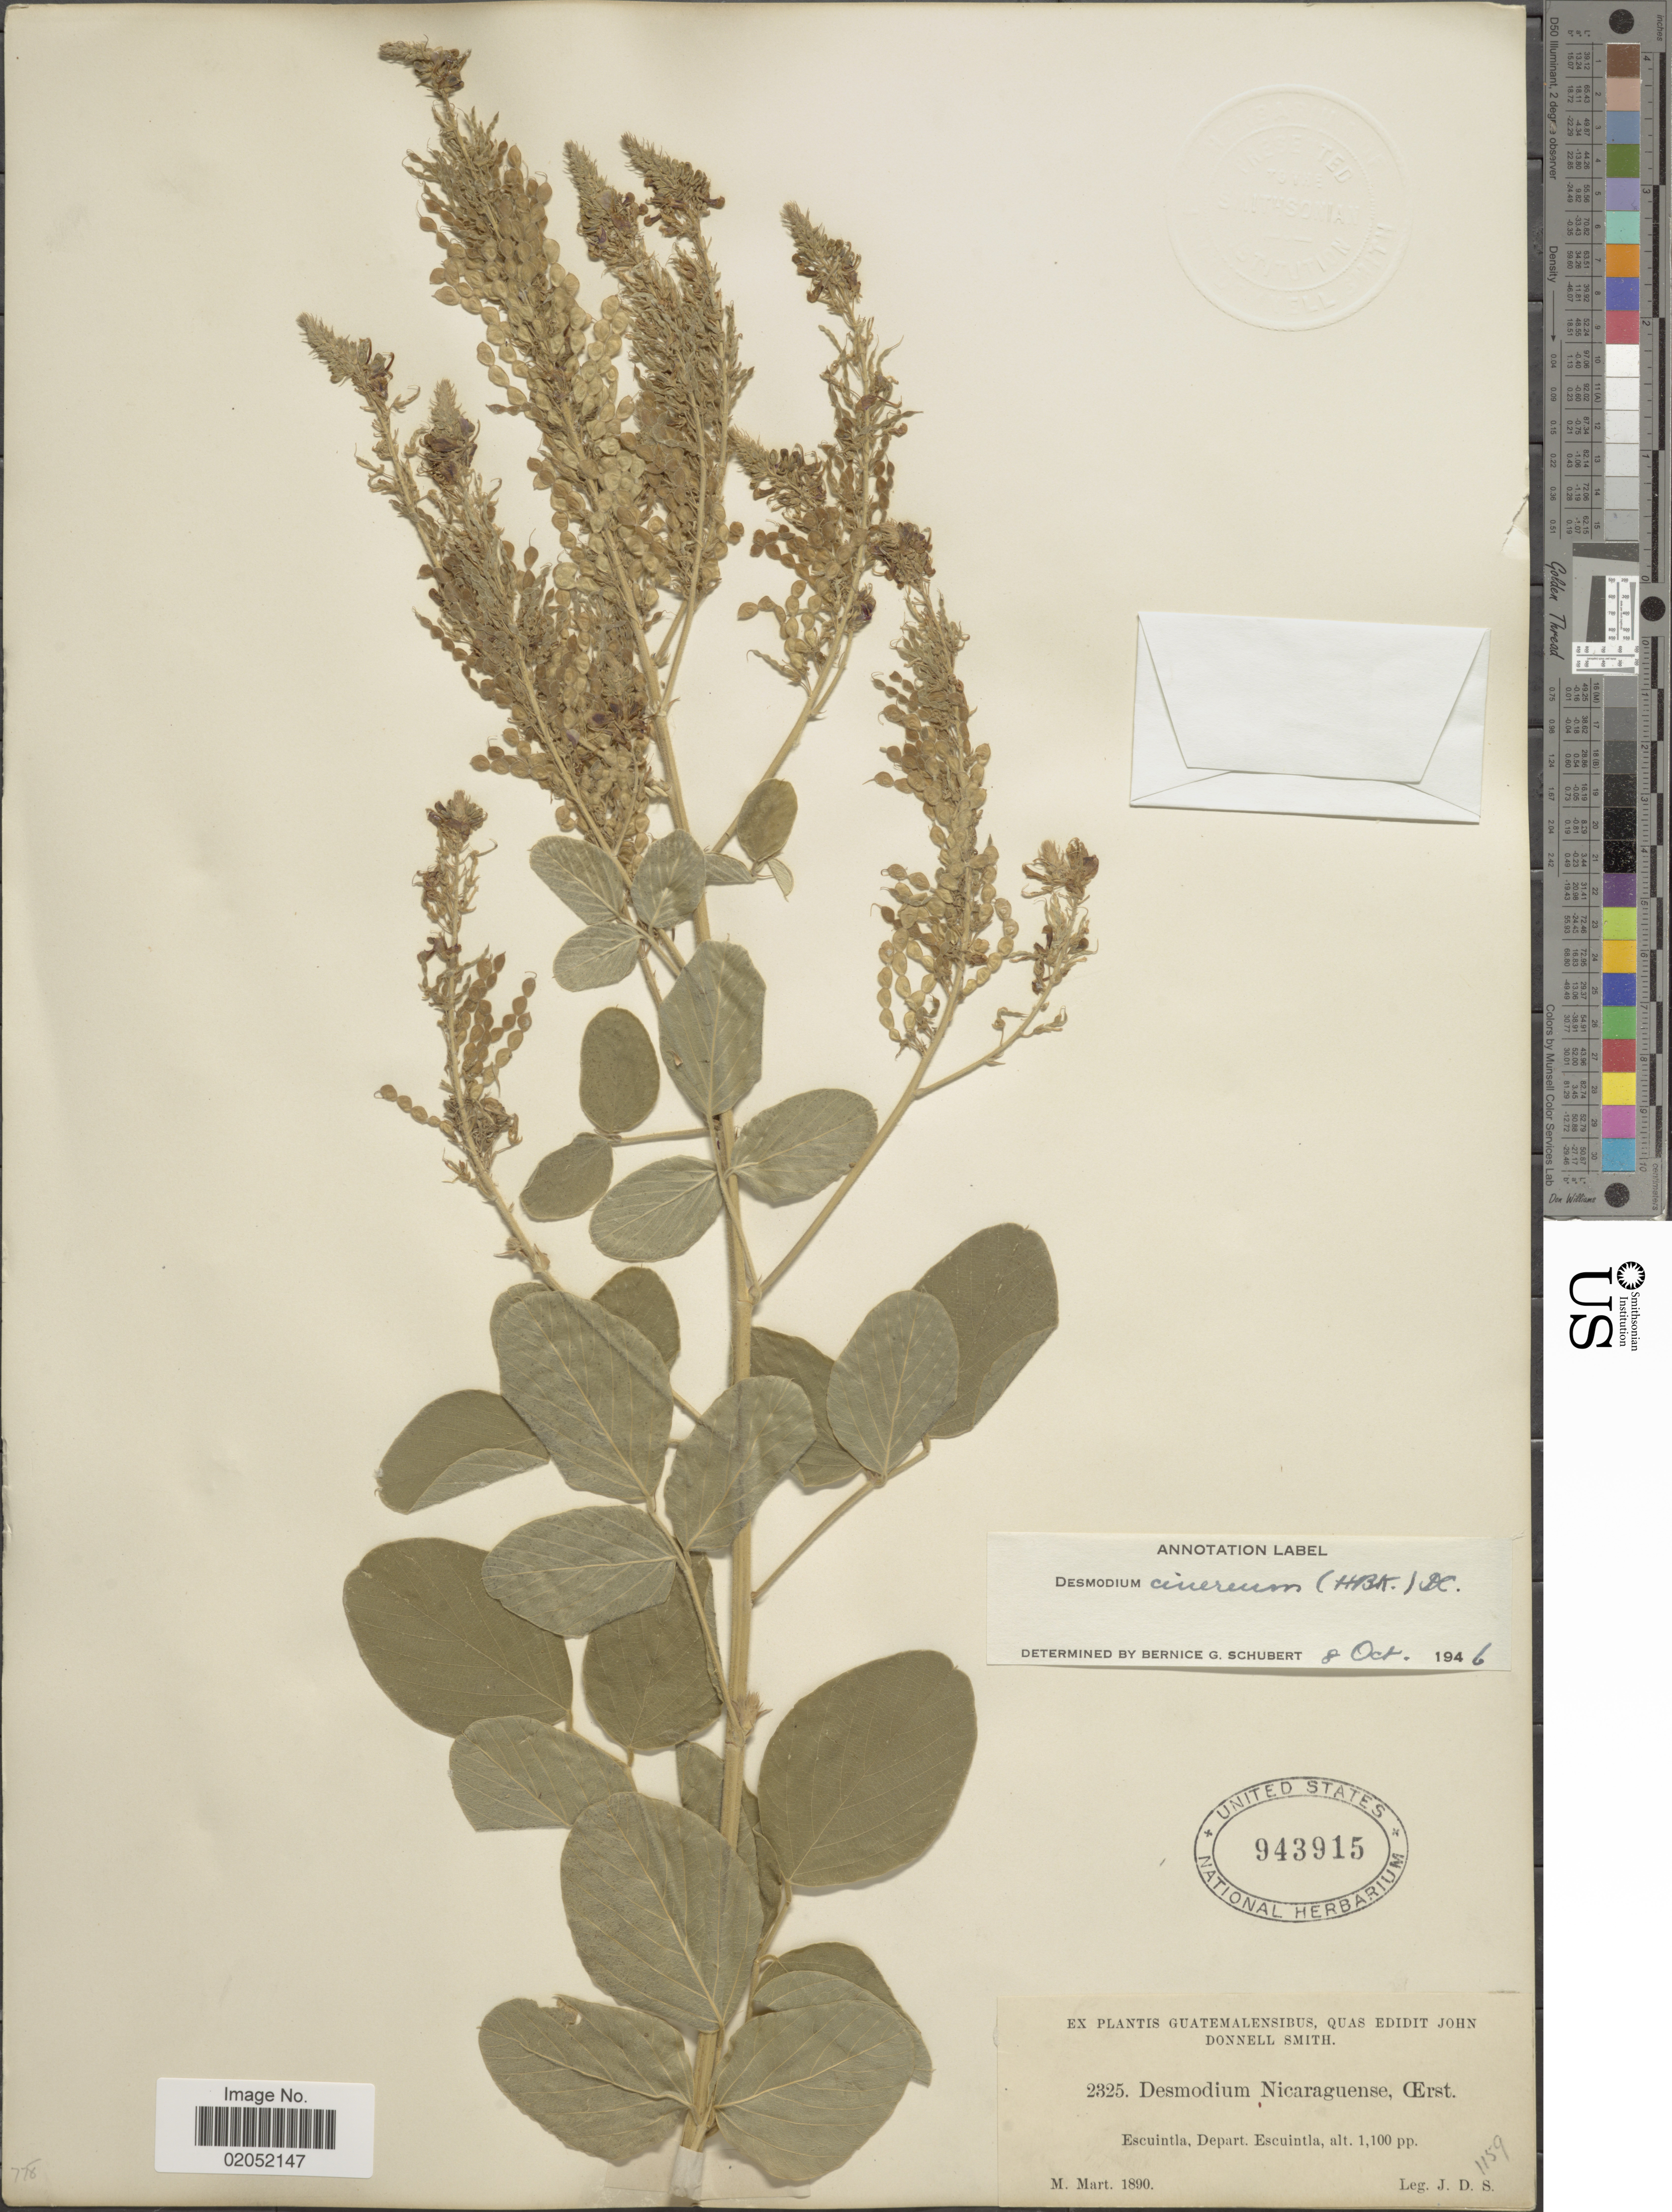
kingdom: Plantae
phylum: Tracheophyta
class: Magnoliopsida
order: Fabales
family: Fabaceae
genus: Desmodium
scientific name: Desmodium cinereum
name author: (Kunth) DC.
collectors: J. Donnell Smith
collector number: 2325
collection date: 1890-03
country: Guatemala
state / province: Escuintla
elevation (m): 335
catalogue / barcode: US 943915